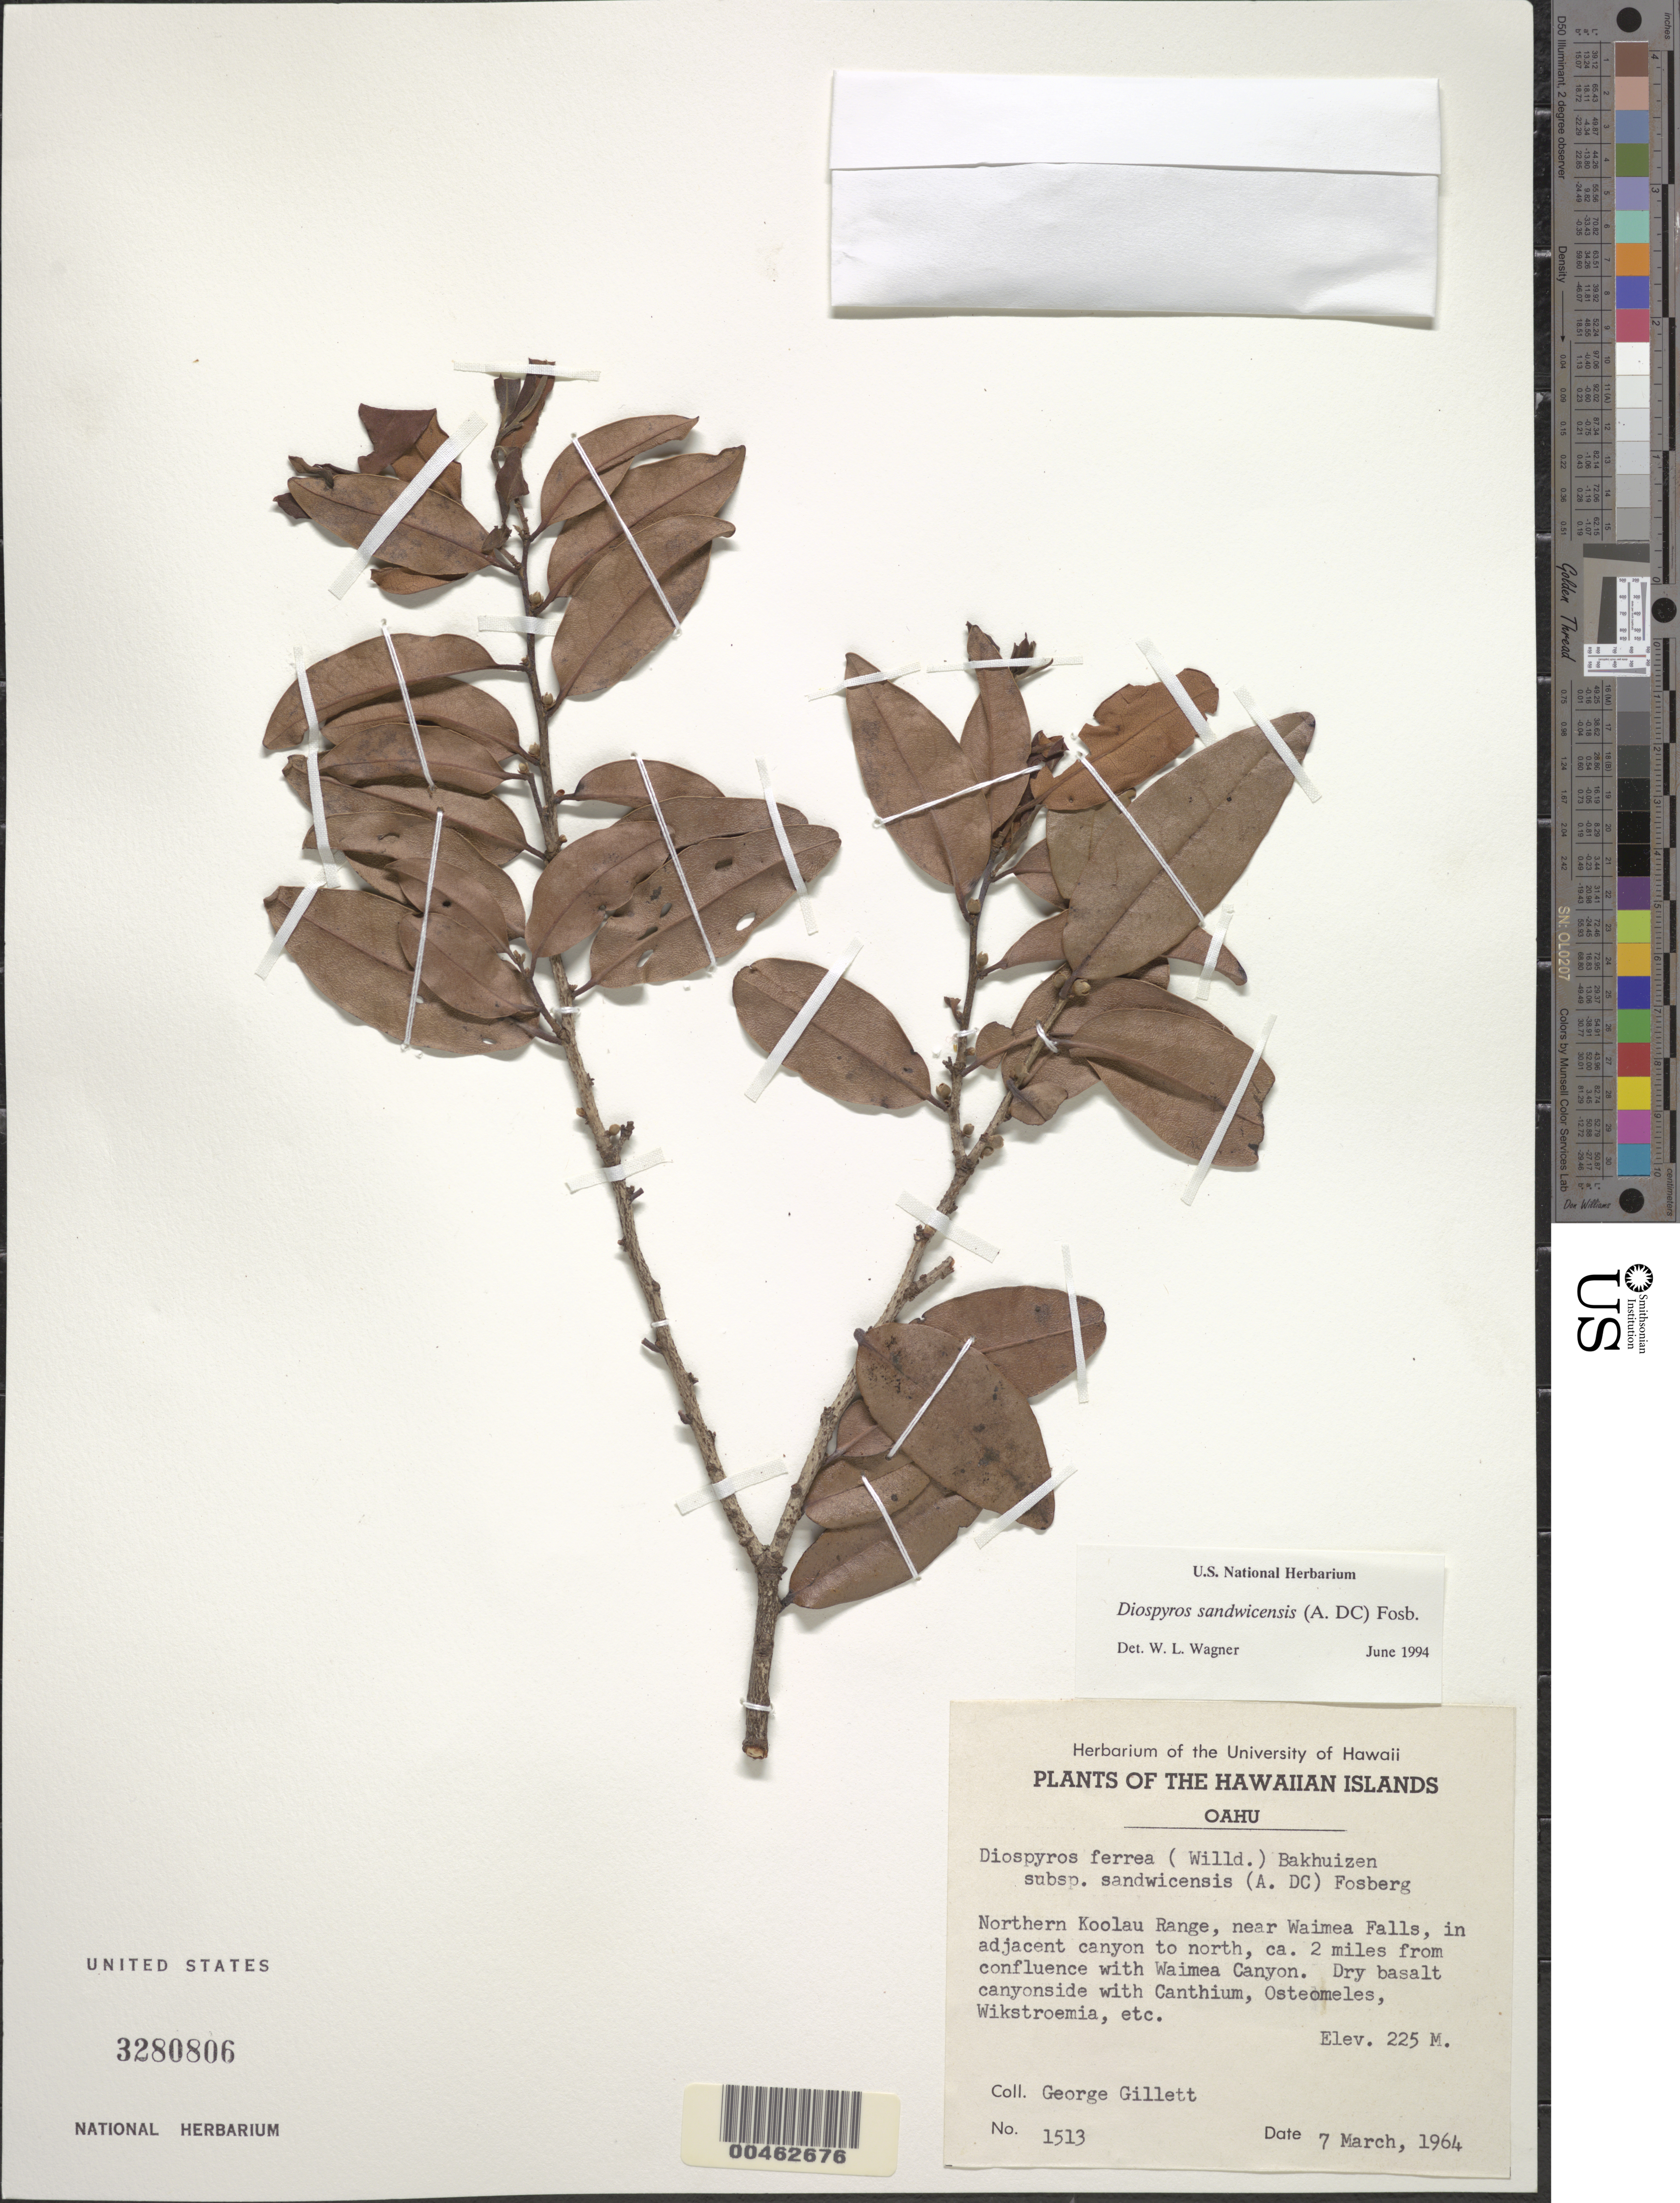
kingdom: Plantae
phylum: Tracheophyta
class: Magnoliopsida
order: Ericales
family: Ebenaceae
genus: Diospyros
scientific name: Diospyros sandwicensis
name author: (A. DC.) Fosberg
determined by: Wagner, W. L., (BOT), Smithsonian Institution - National Museum of Natural History (UNITED STATES)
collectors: G. Gillett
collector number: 1513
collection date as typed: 7 Mar 1964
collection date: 1964-03-07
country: United States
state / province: Hawaii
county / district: Honolulu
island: Oahu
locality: Northern Koolau Range, near Waimea Falls, in adjacent canyon to N, ca. 2 mi from confluence with Waimea Canyon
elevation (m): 225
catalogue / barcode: US 3280806